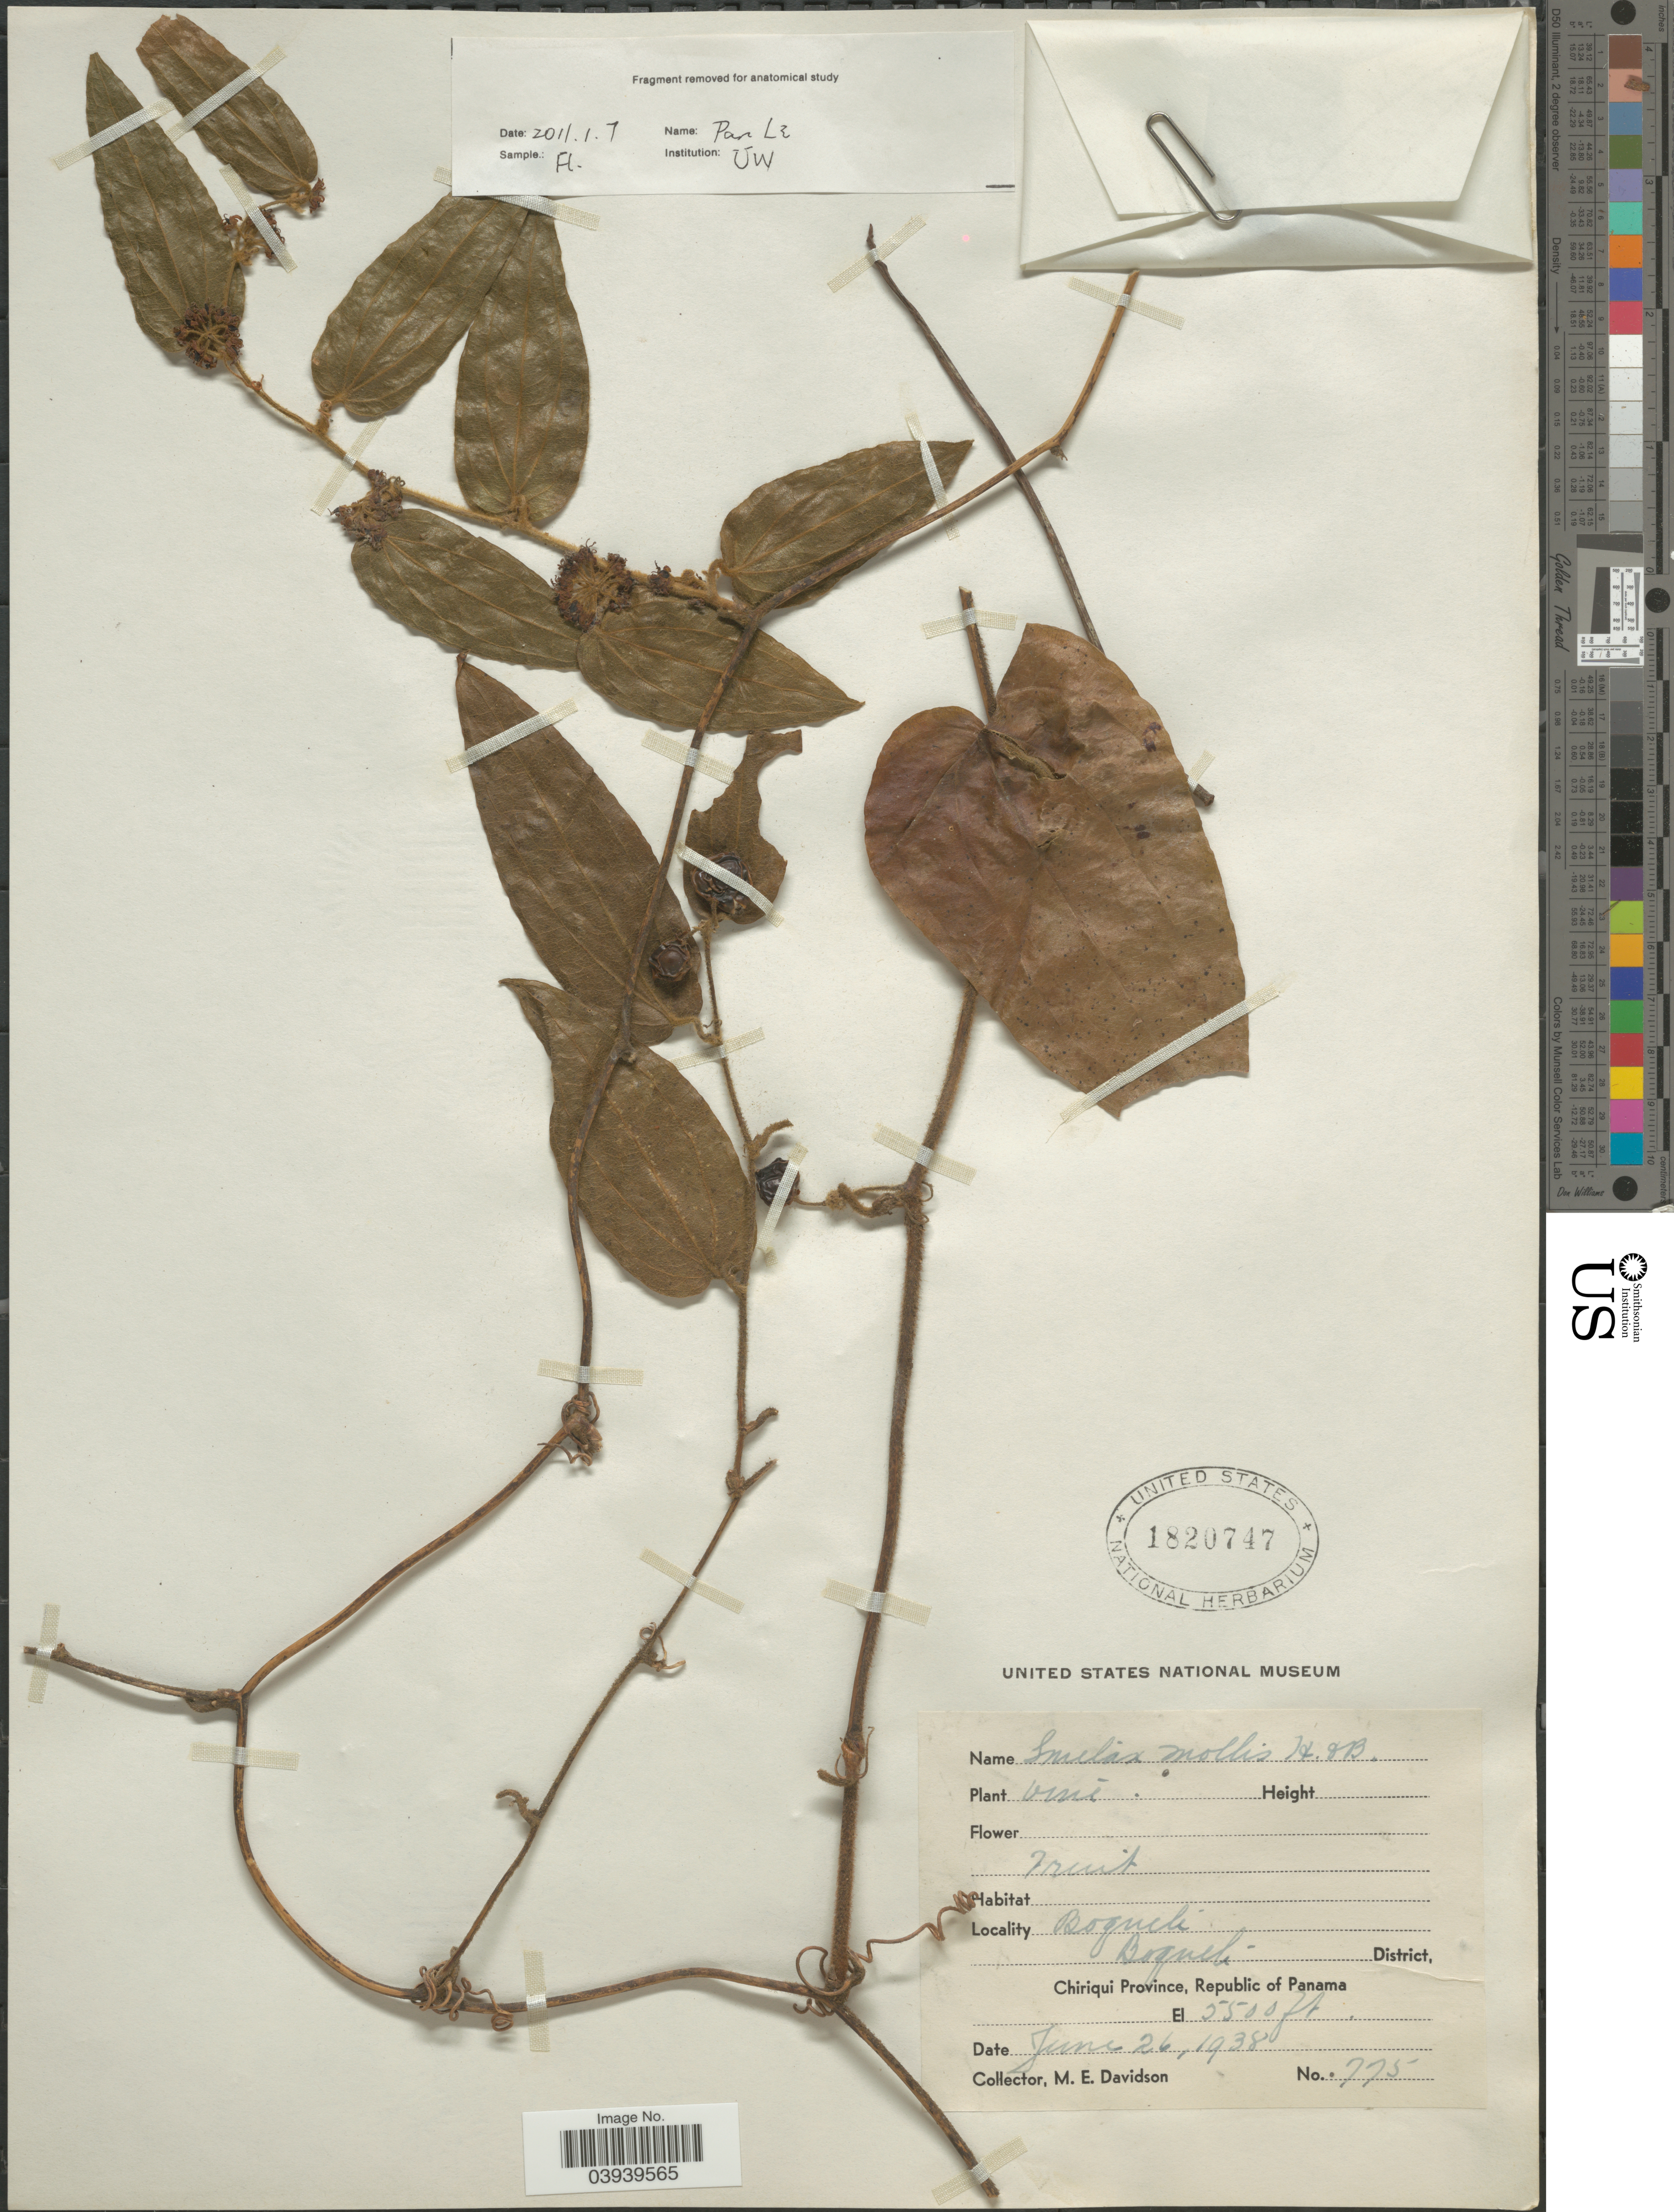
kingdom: Plantae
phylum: Tracheophyta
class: Liliopsida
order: Liliales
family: Smilacaceae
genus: Smilax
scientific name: Smilax mollis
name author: Humb. & Bonpl. ex Willd.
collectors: M. E. Davidson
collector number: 775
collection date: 1938-06-26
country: Panama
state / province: Chiriqui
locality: Boquete. Boquete District.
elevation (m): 1676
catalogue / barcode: US 1820747